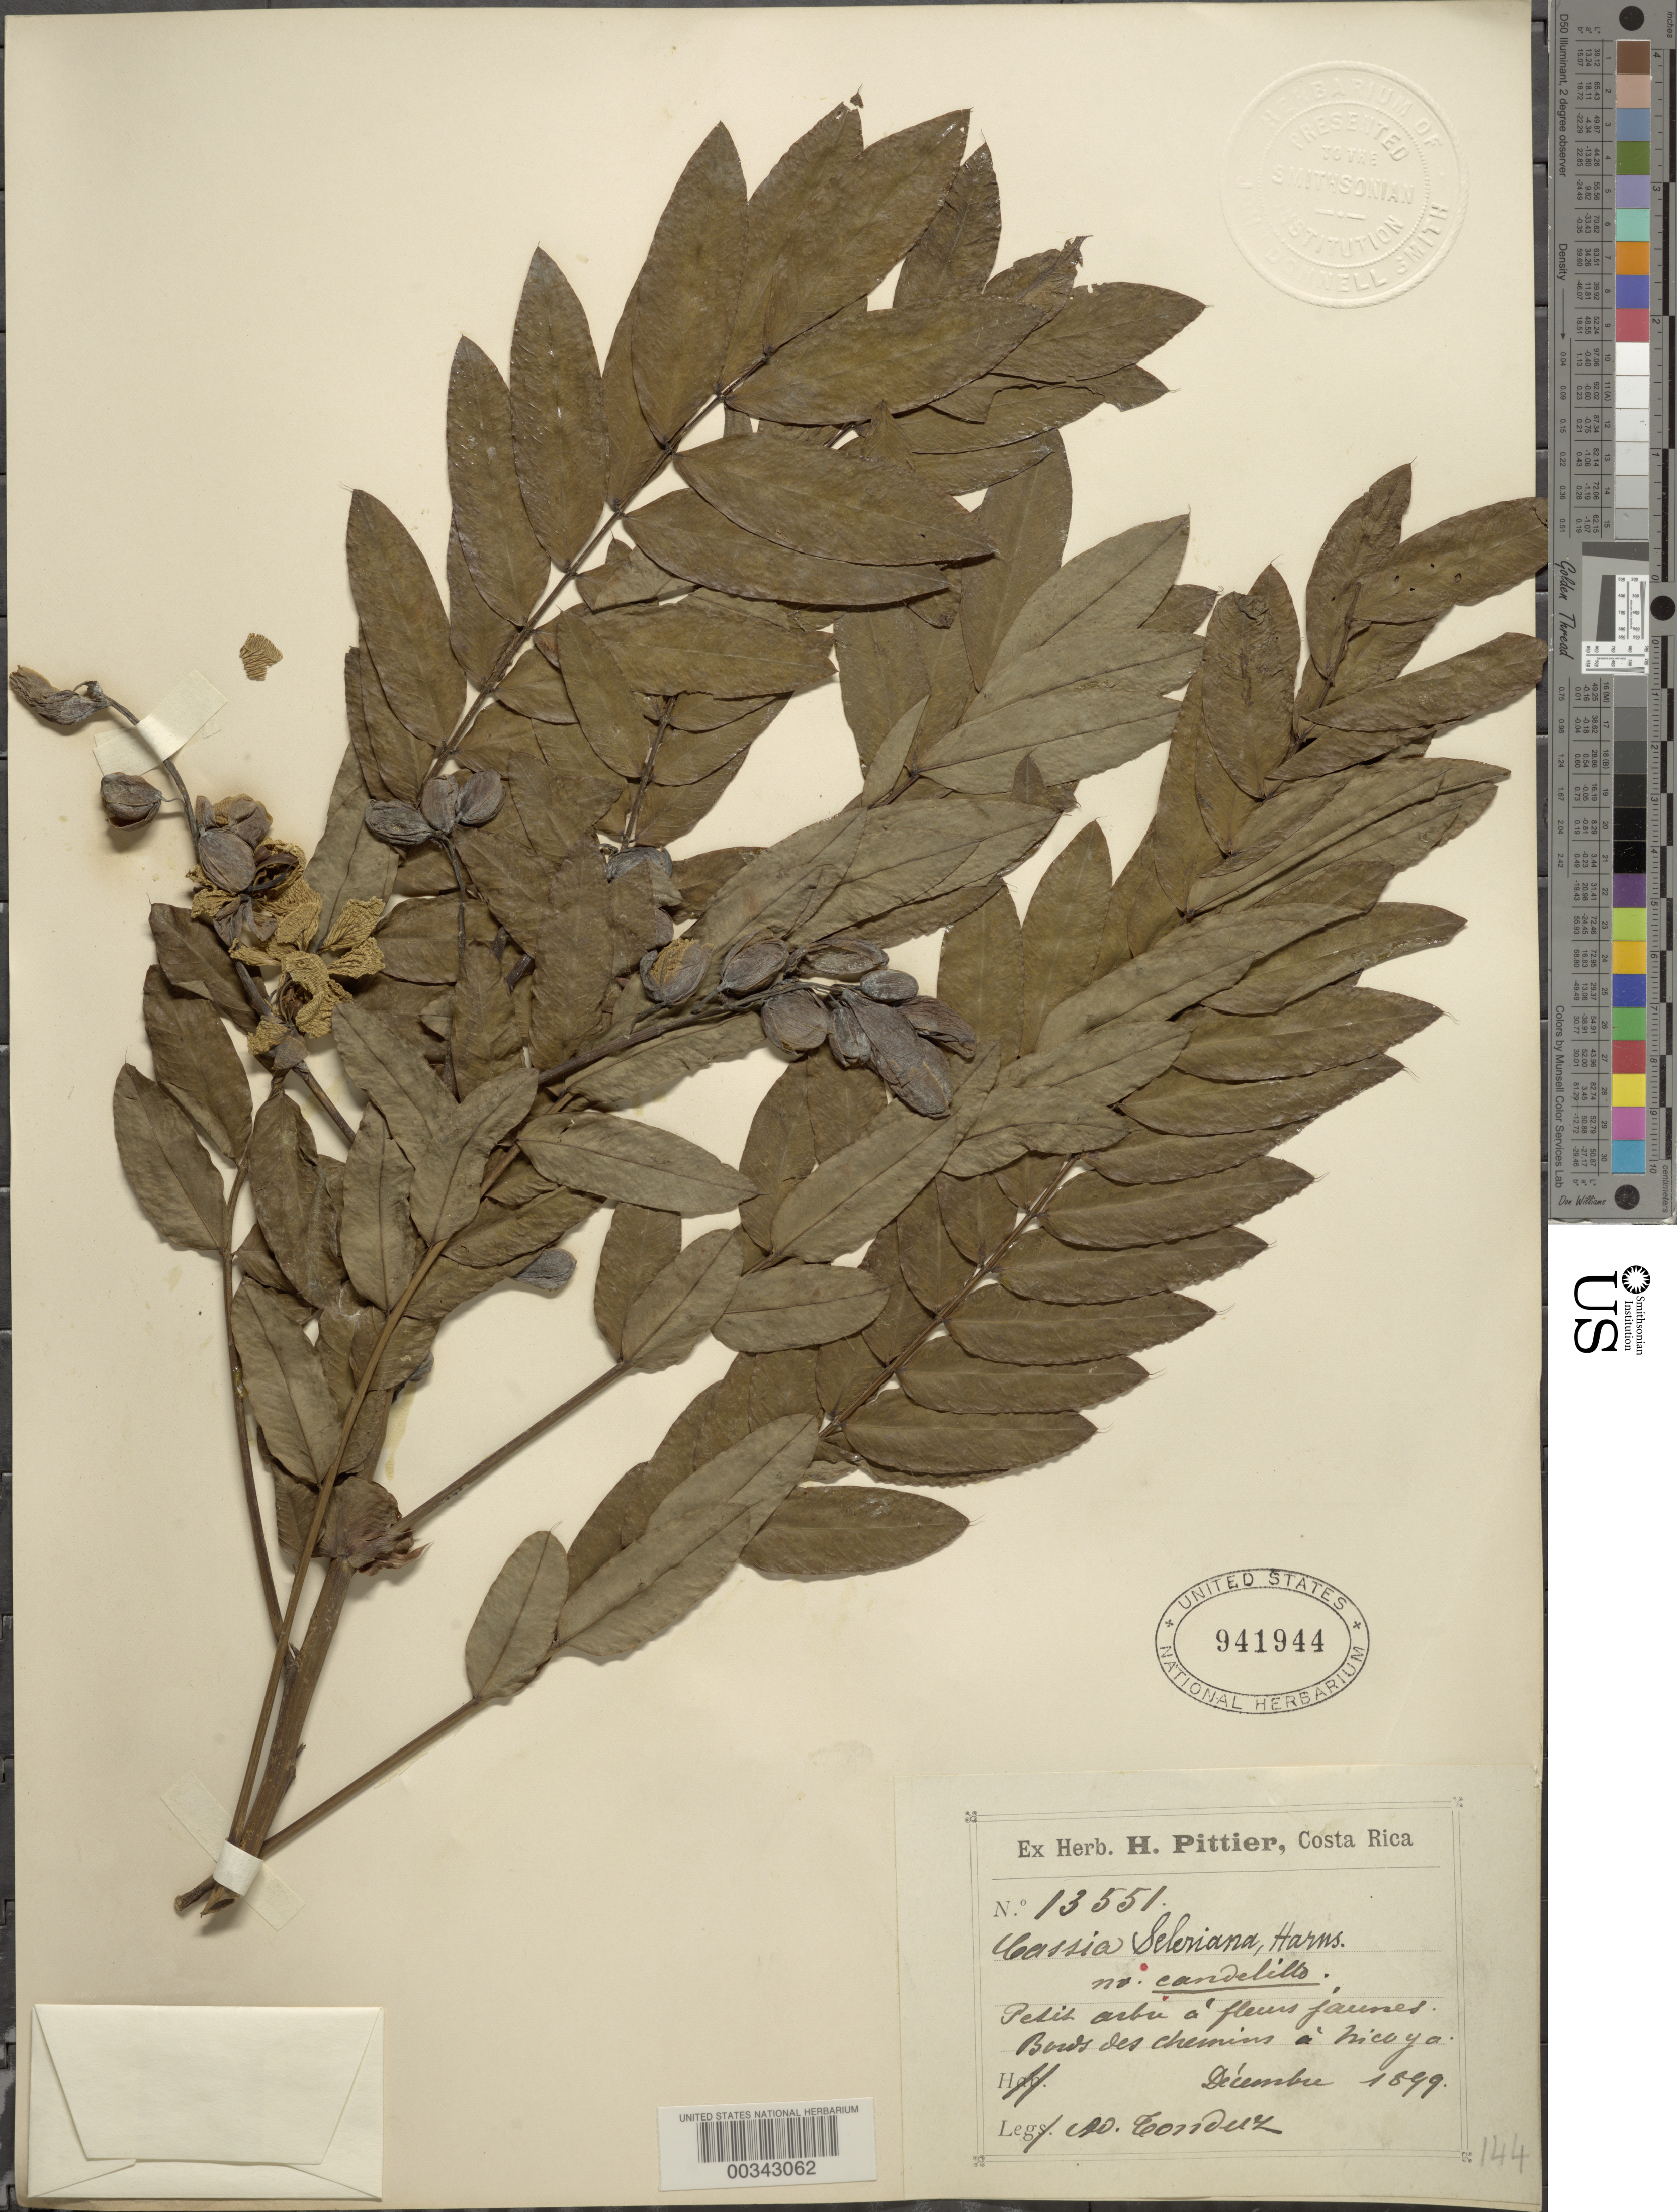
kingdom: Plantae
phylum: Tracheophyta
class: Magnoliopsida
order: Fabales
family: Fabaceae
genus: Senna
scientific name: Senna nicaraguensis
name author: (Benth.) H.S. Irwin & Barneby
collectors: A. Tonduz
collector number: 13551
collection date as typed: Dec 1899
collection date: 1899-12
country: Costa Rica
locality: Road to Nicoya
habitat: Edges of roads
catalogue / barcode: US 941944